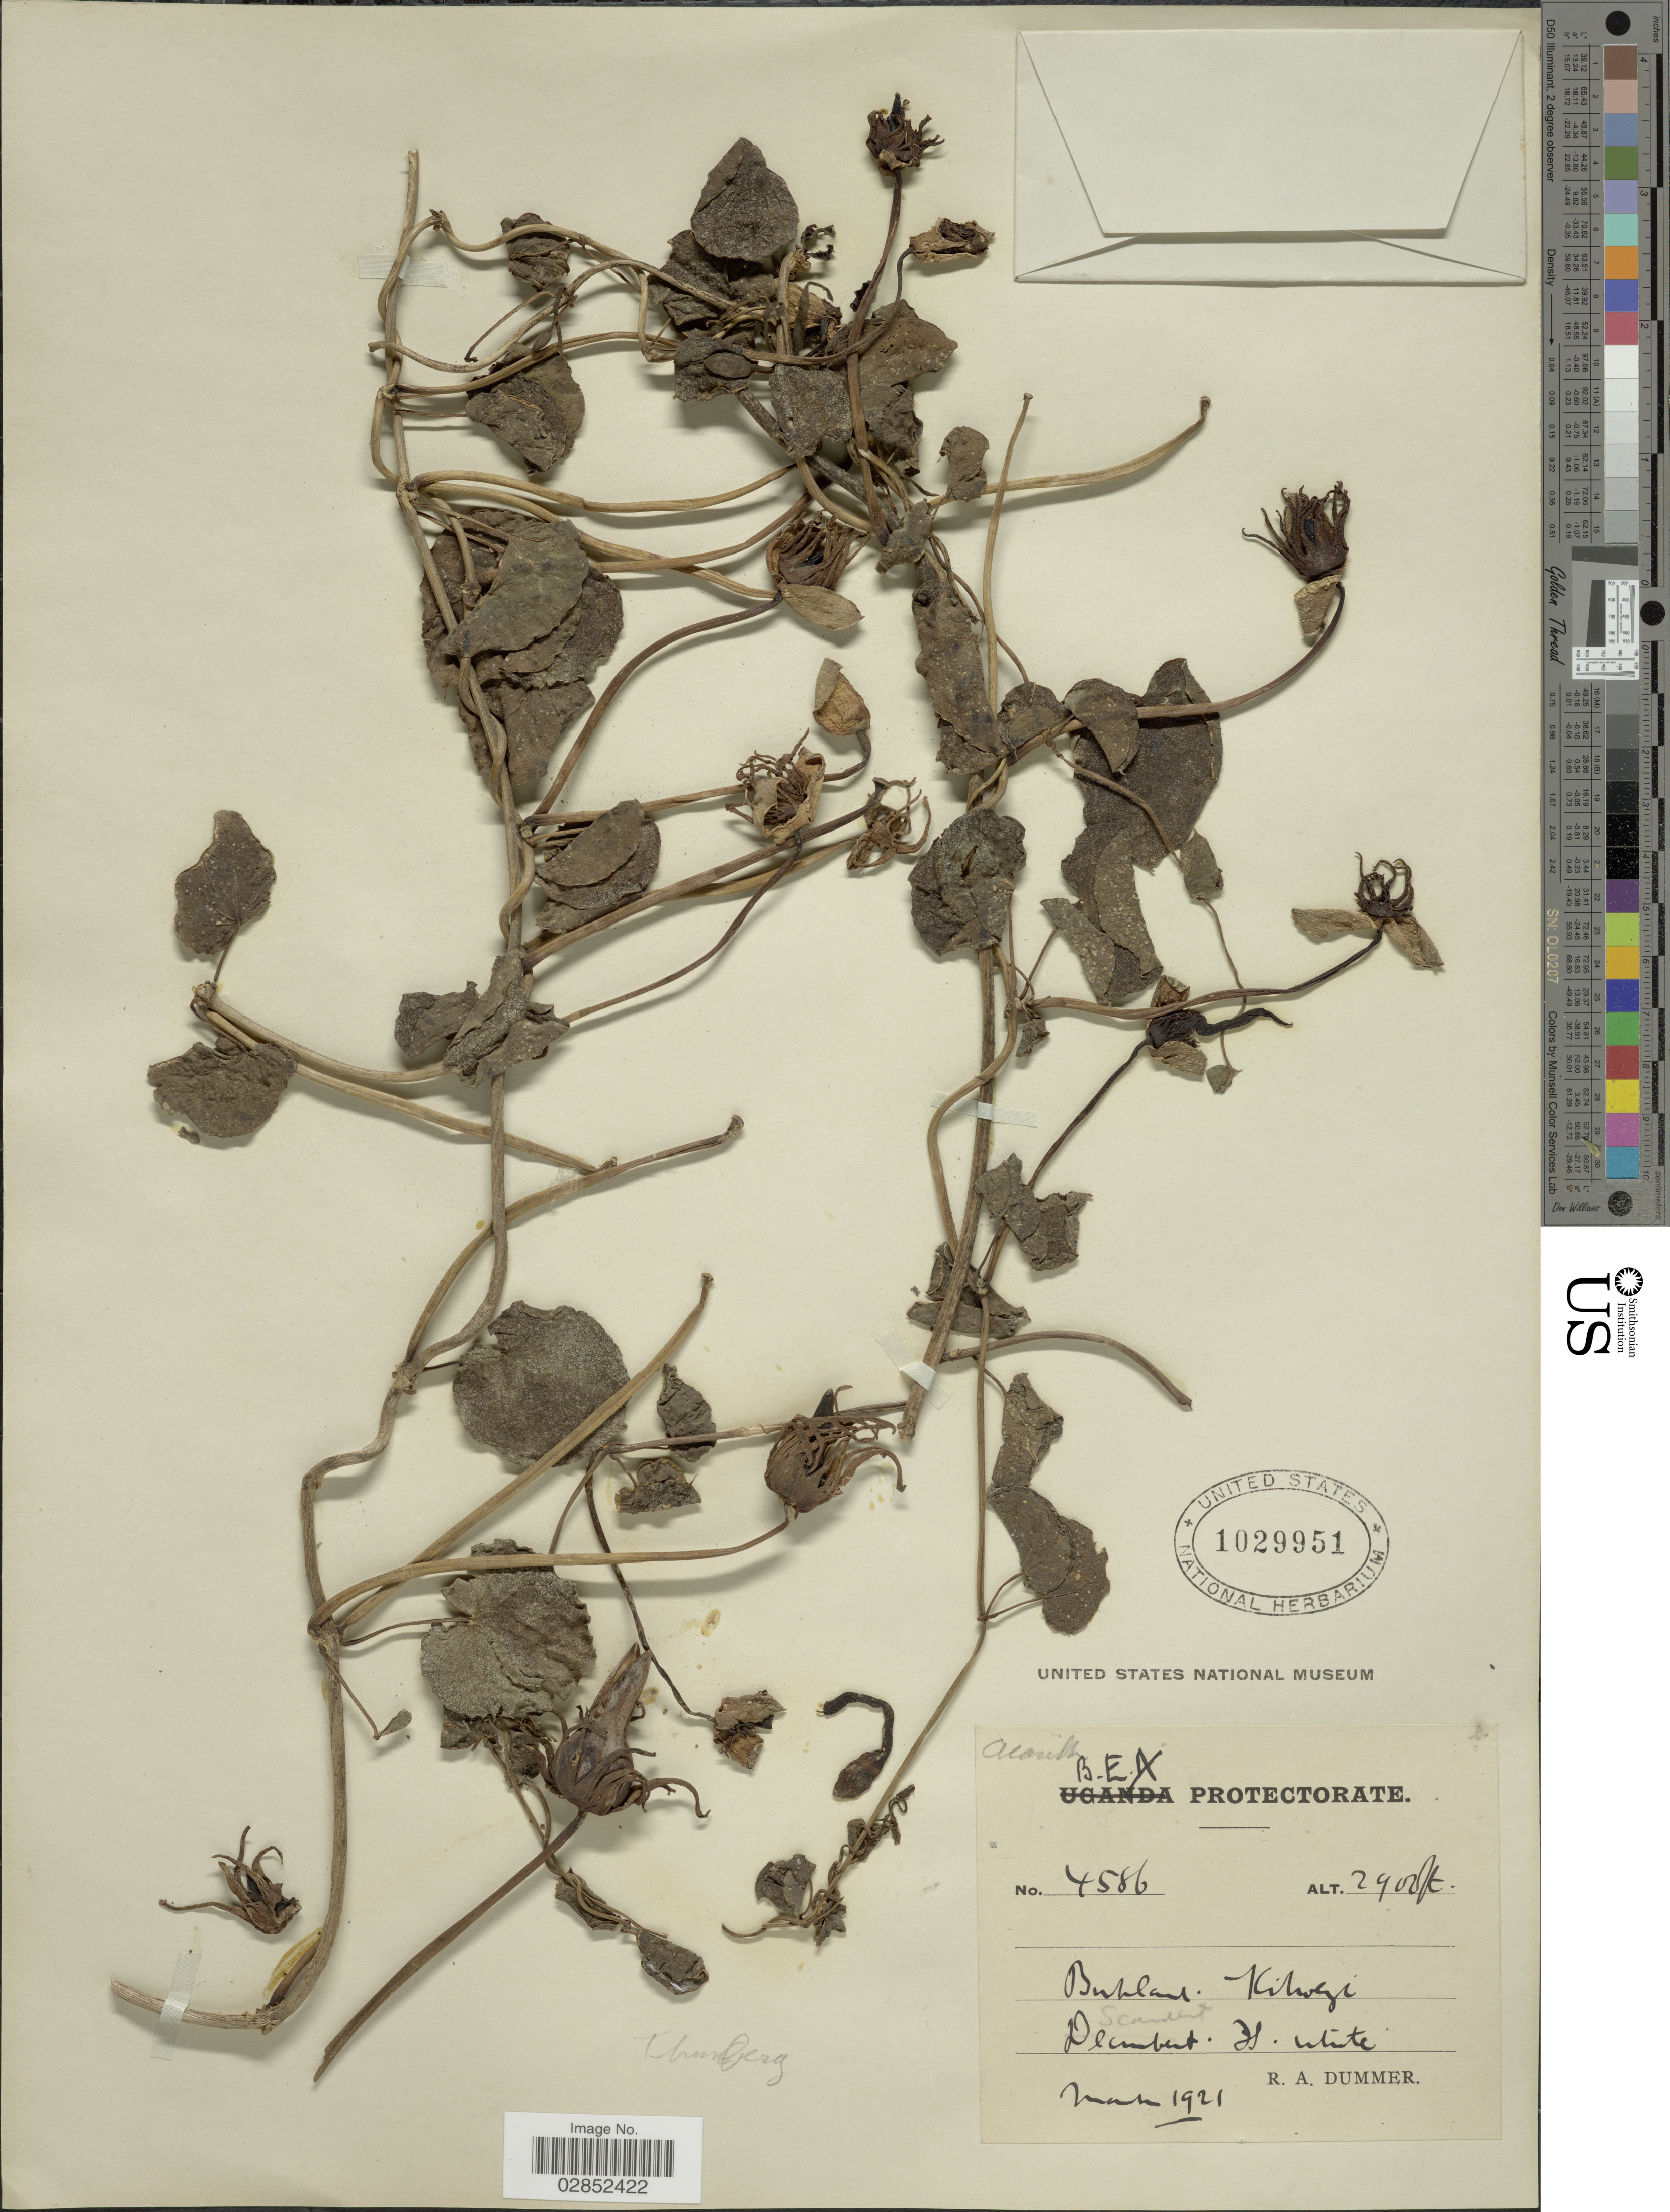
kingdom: Plantae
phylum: Tracheophyta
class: Magnoliopsida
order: Lamiales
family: Acanthaceae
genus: Thunbergia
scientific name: Thunbergia sp.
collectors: R. A. Dümmer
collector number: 4586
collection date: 1921-03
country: Kenya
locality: B.E.A. Protectorate, Bushland, Kibwezi.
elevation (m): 884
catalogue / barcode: US 1029951